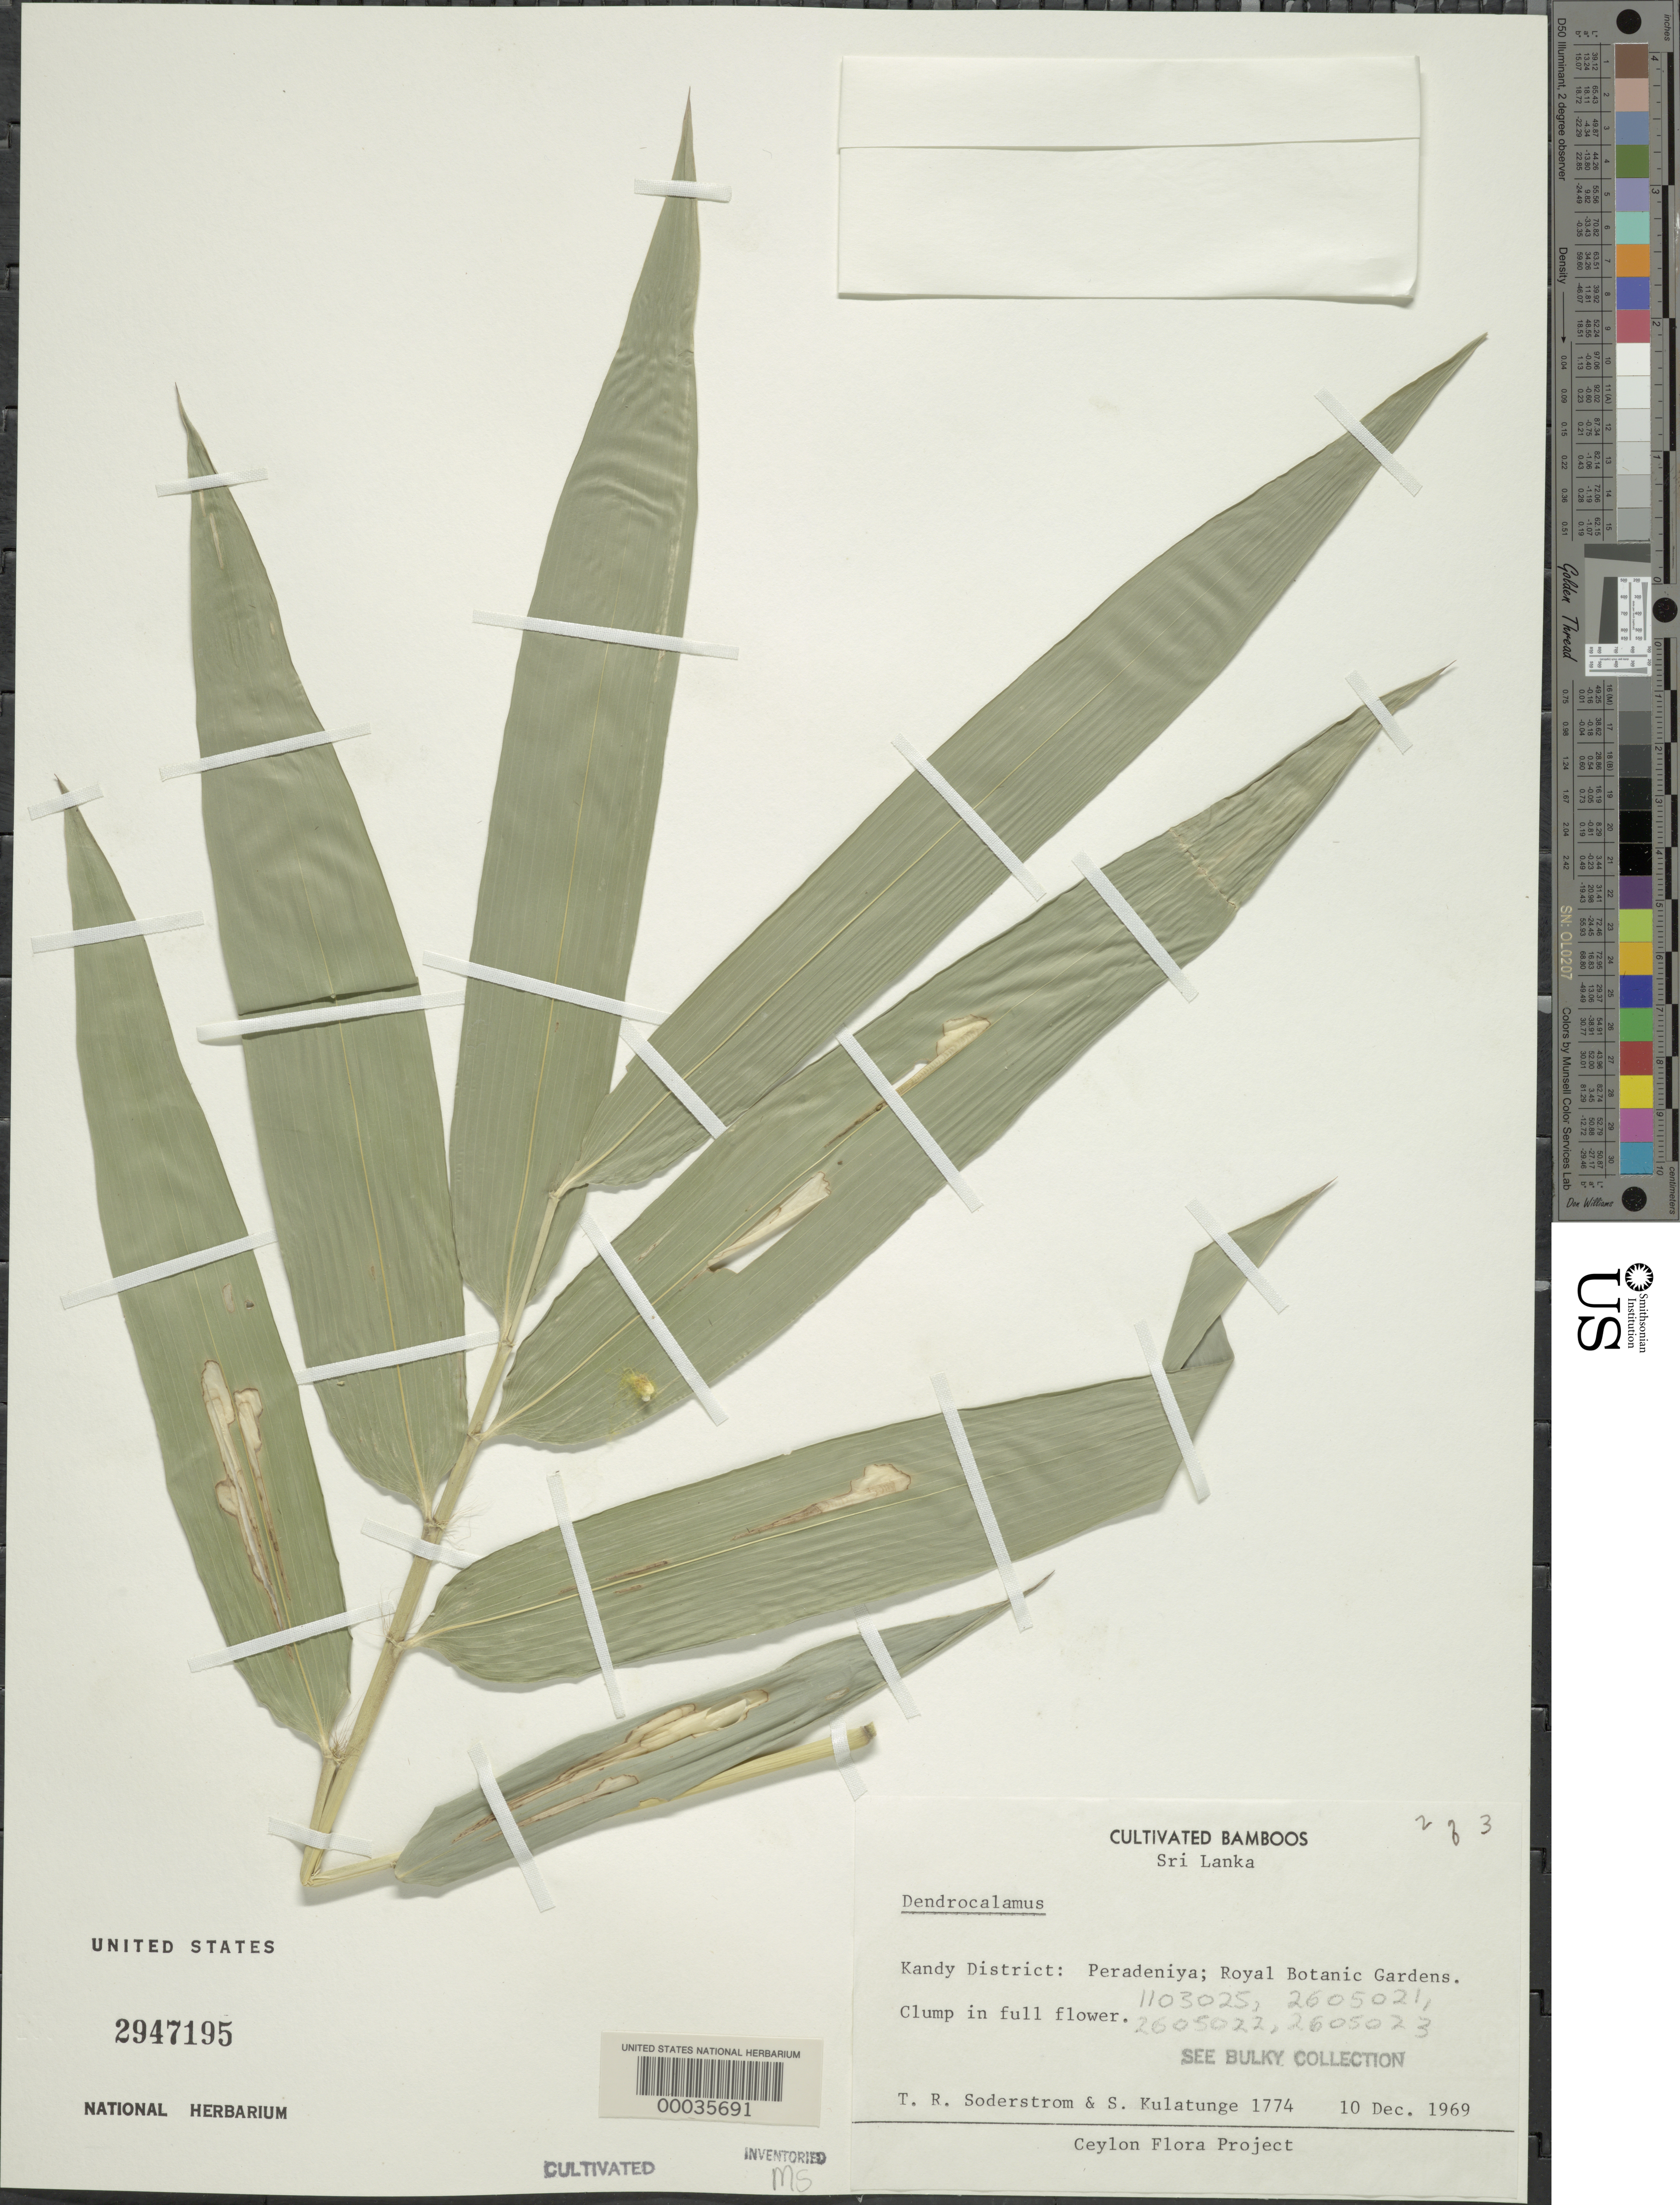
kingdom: Plantae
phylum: Tracheophyta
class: Liliopsida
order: Poales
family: Poaceae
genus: Dendrocalamus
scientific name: Dendrocalamus sp.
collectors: T. R. Soderstrom & S. Kulatunge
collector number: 1774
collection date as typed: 10 Dec 1969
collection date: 1969-12-10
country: Sri Lanka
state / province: Central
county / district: Kandy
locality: Royal botanic gardens-peradeniya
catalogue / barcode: US 2947195